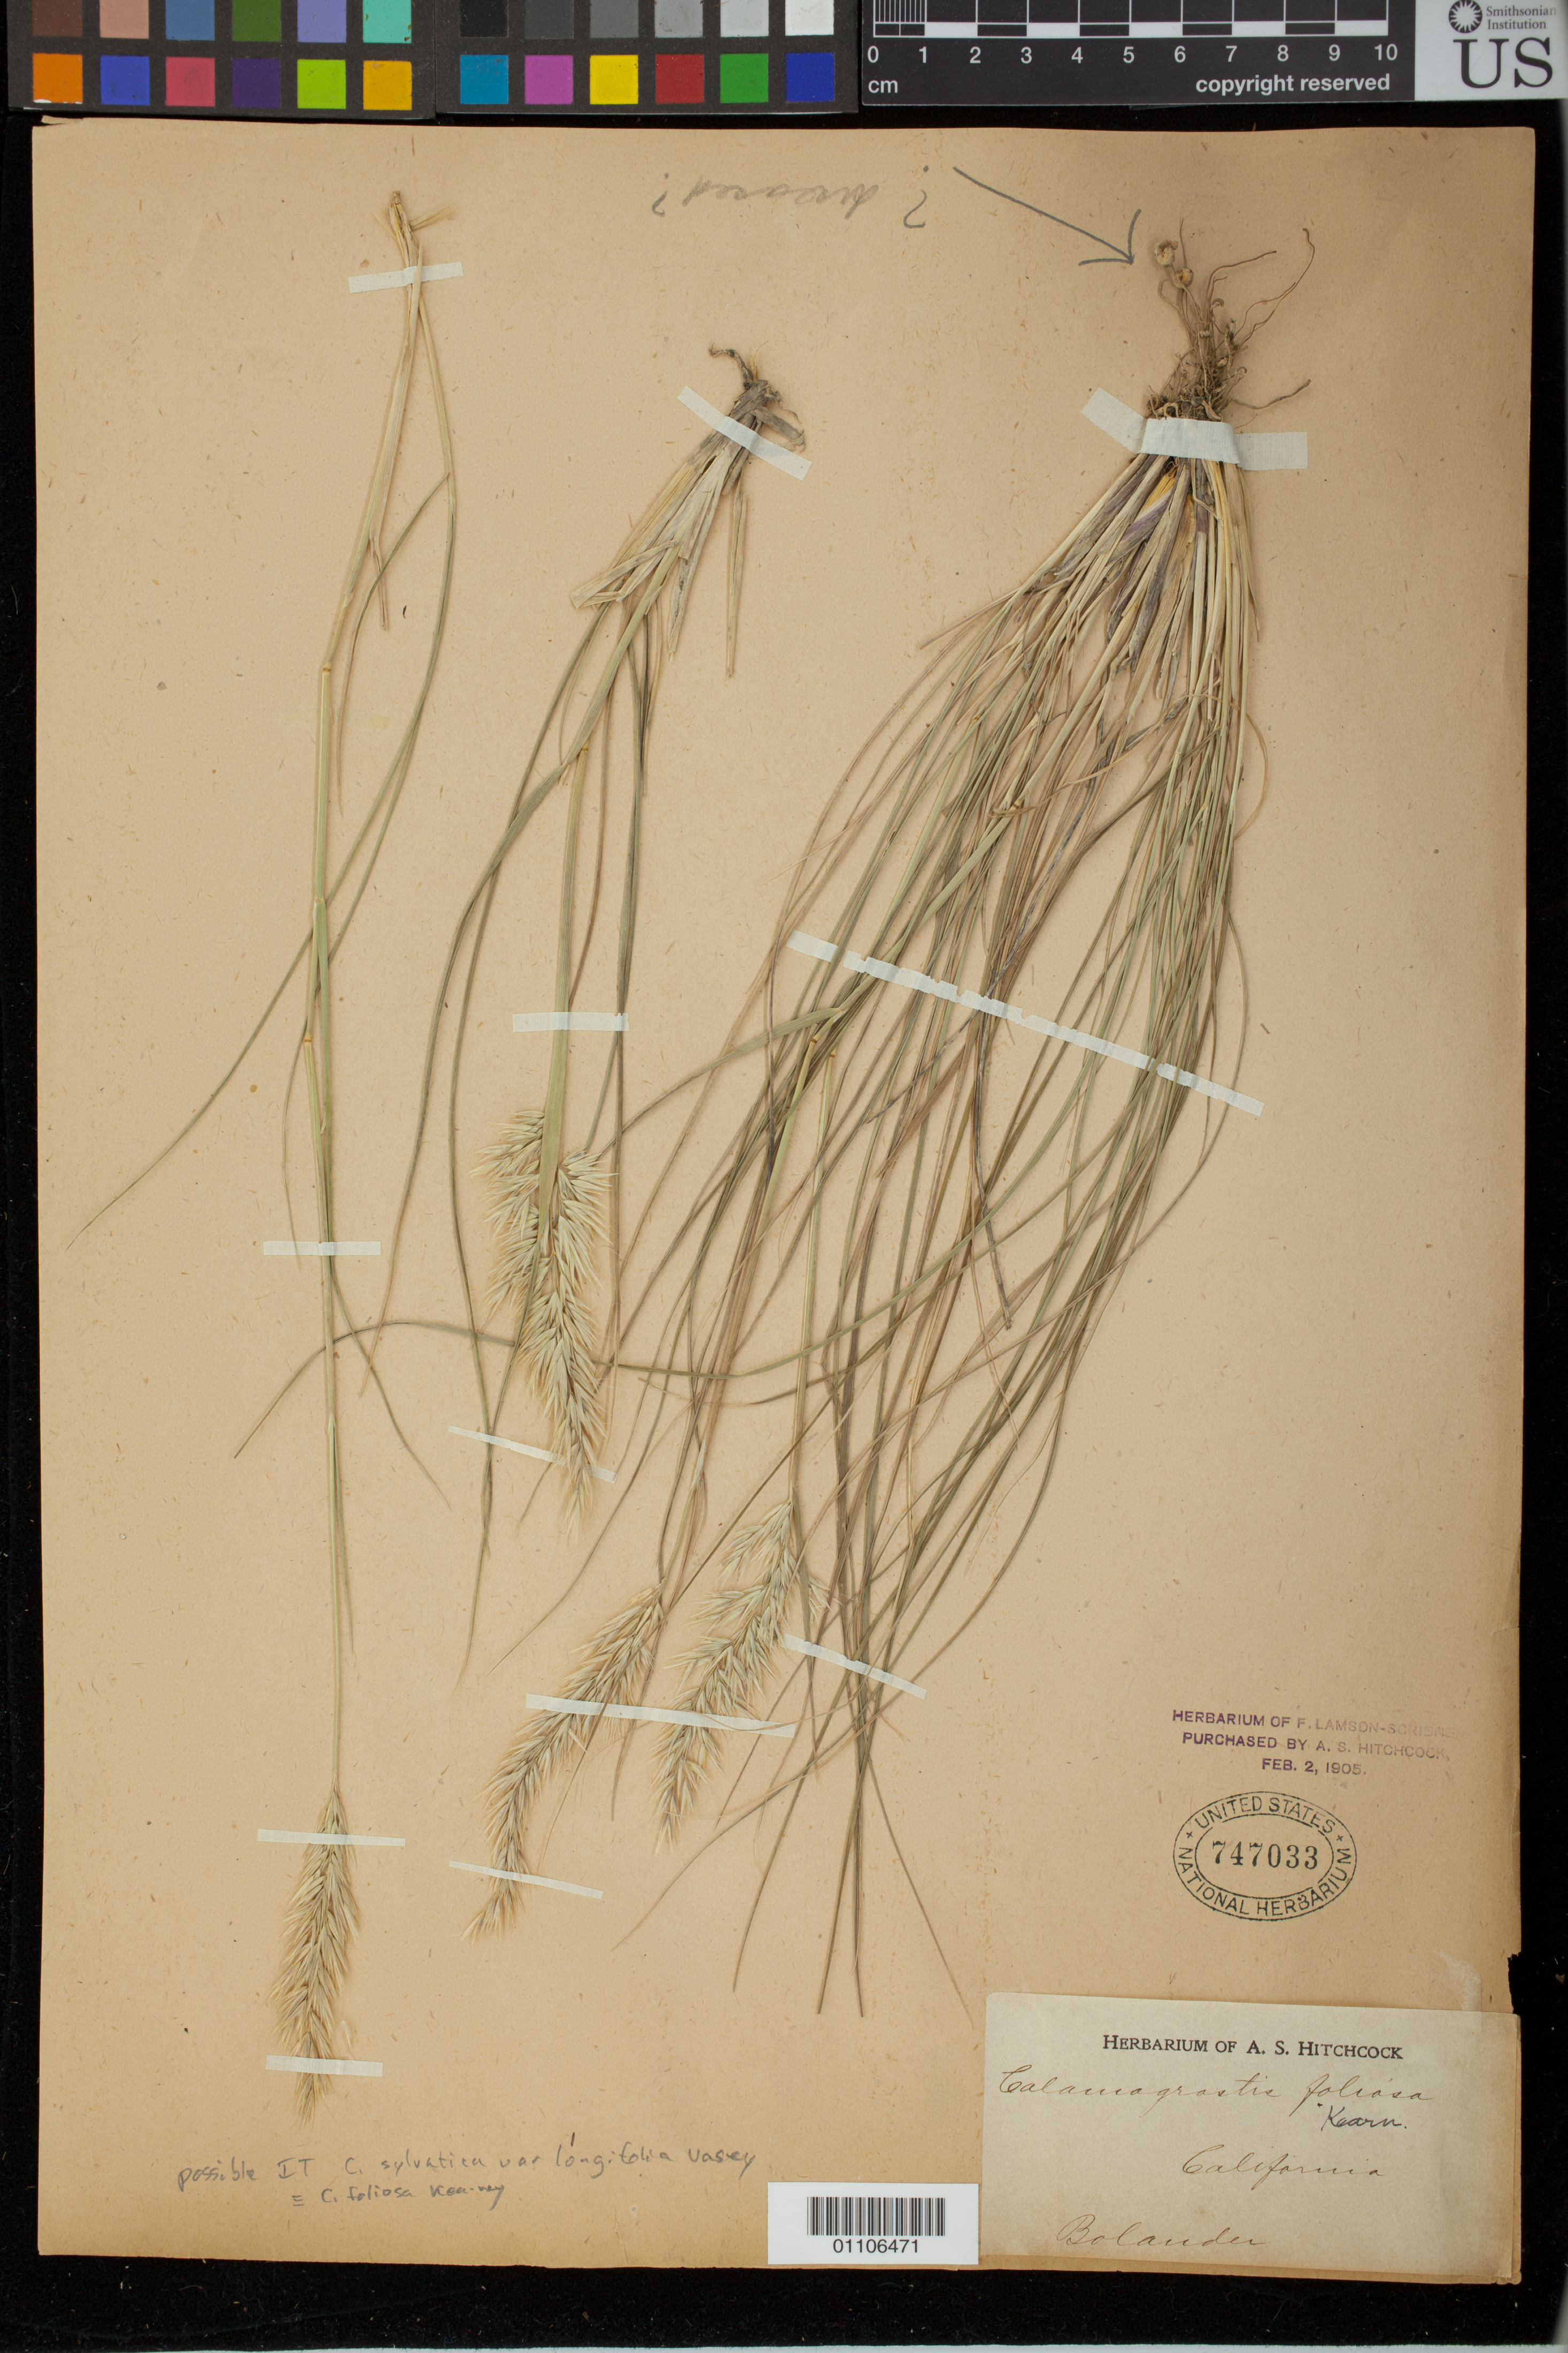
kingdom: Plantae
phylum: Tracheophyta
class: Liliopsida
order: Poales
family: Poaceae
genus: Calamagrostis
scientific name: Calamagrostis sylvatica var. longifolia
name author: Vasey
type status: Possible Type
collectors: H. Bolander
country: United States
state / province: California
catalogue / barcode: US 747033